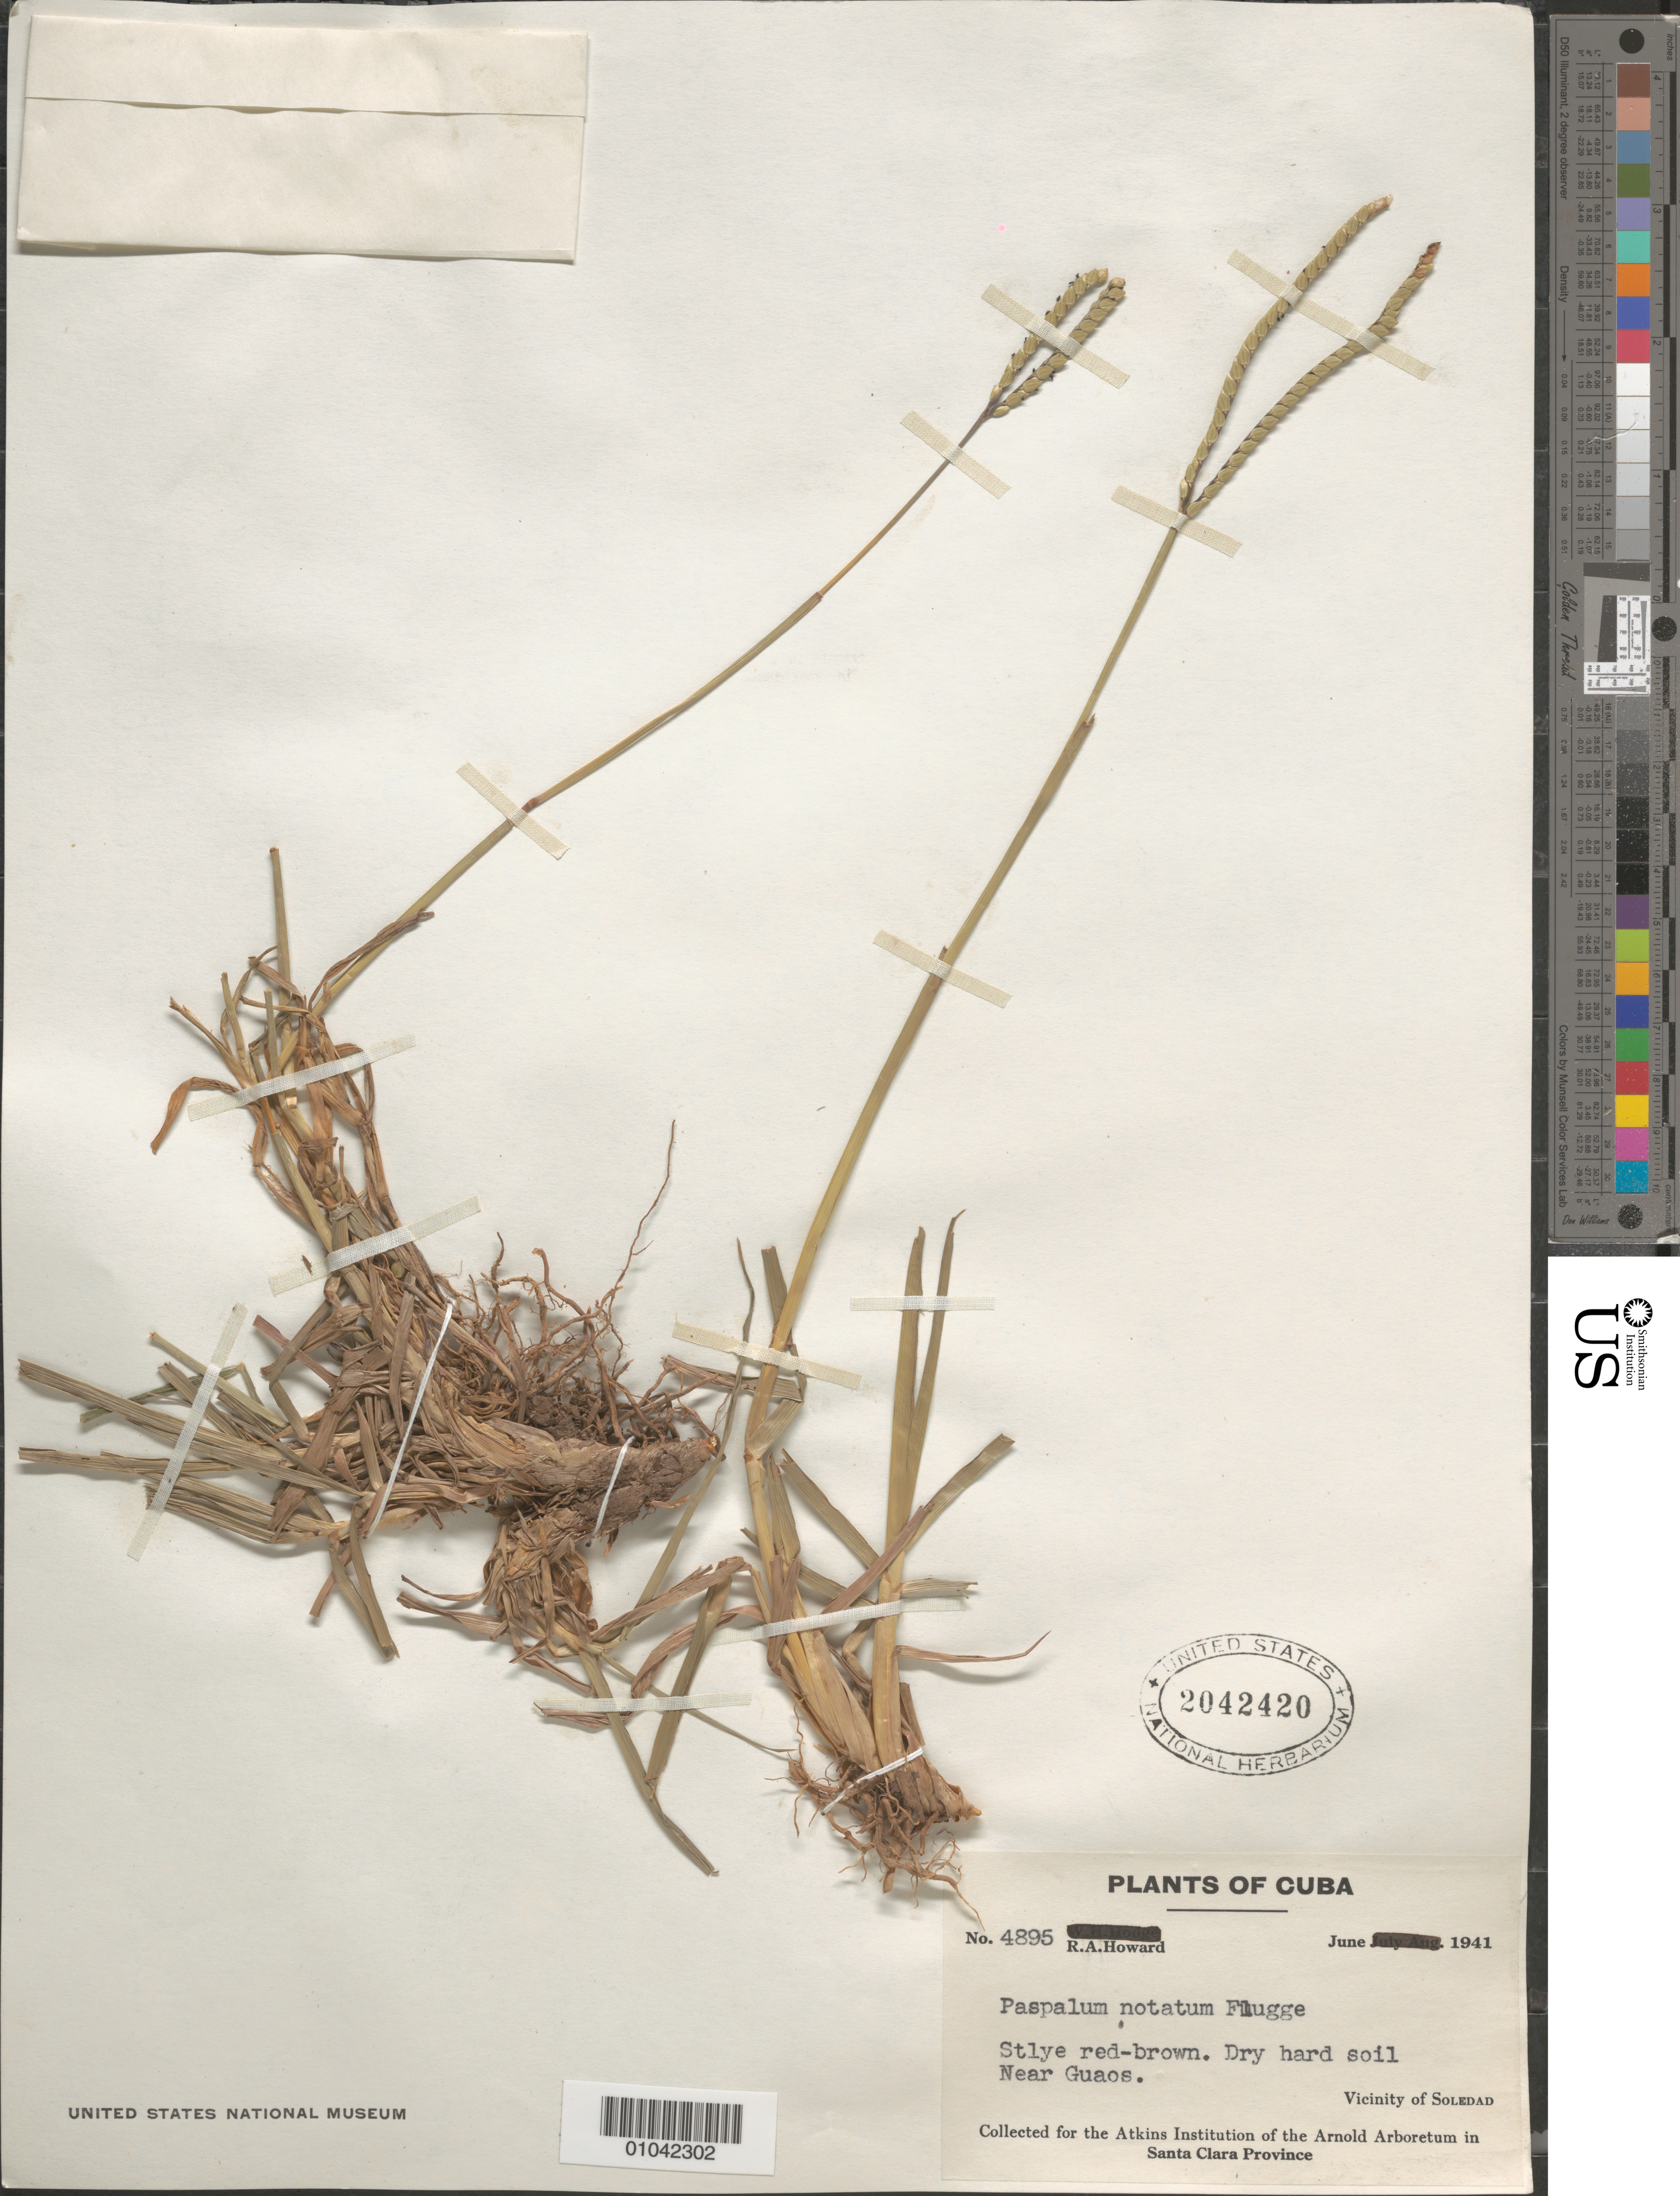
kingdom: Plantae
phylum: Tracheophyta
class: Liliopsida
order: Poales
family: Poaceae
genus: Paspalum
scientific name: Paspalum notatum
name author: Flüggé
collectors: R. A. Howard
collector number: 4895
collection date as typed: Jun 1941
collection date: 1941-06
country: Cuba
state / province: Cienfuegos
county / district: Santa Clara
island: Cuba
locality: Vicinity of Soledad, near Guaos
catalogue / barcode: US 2042420